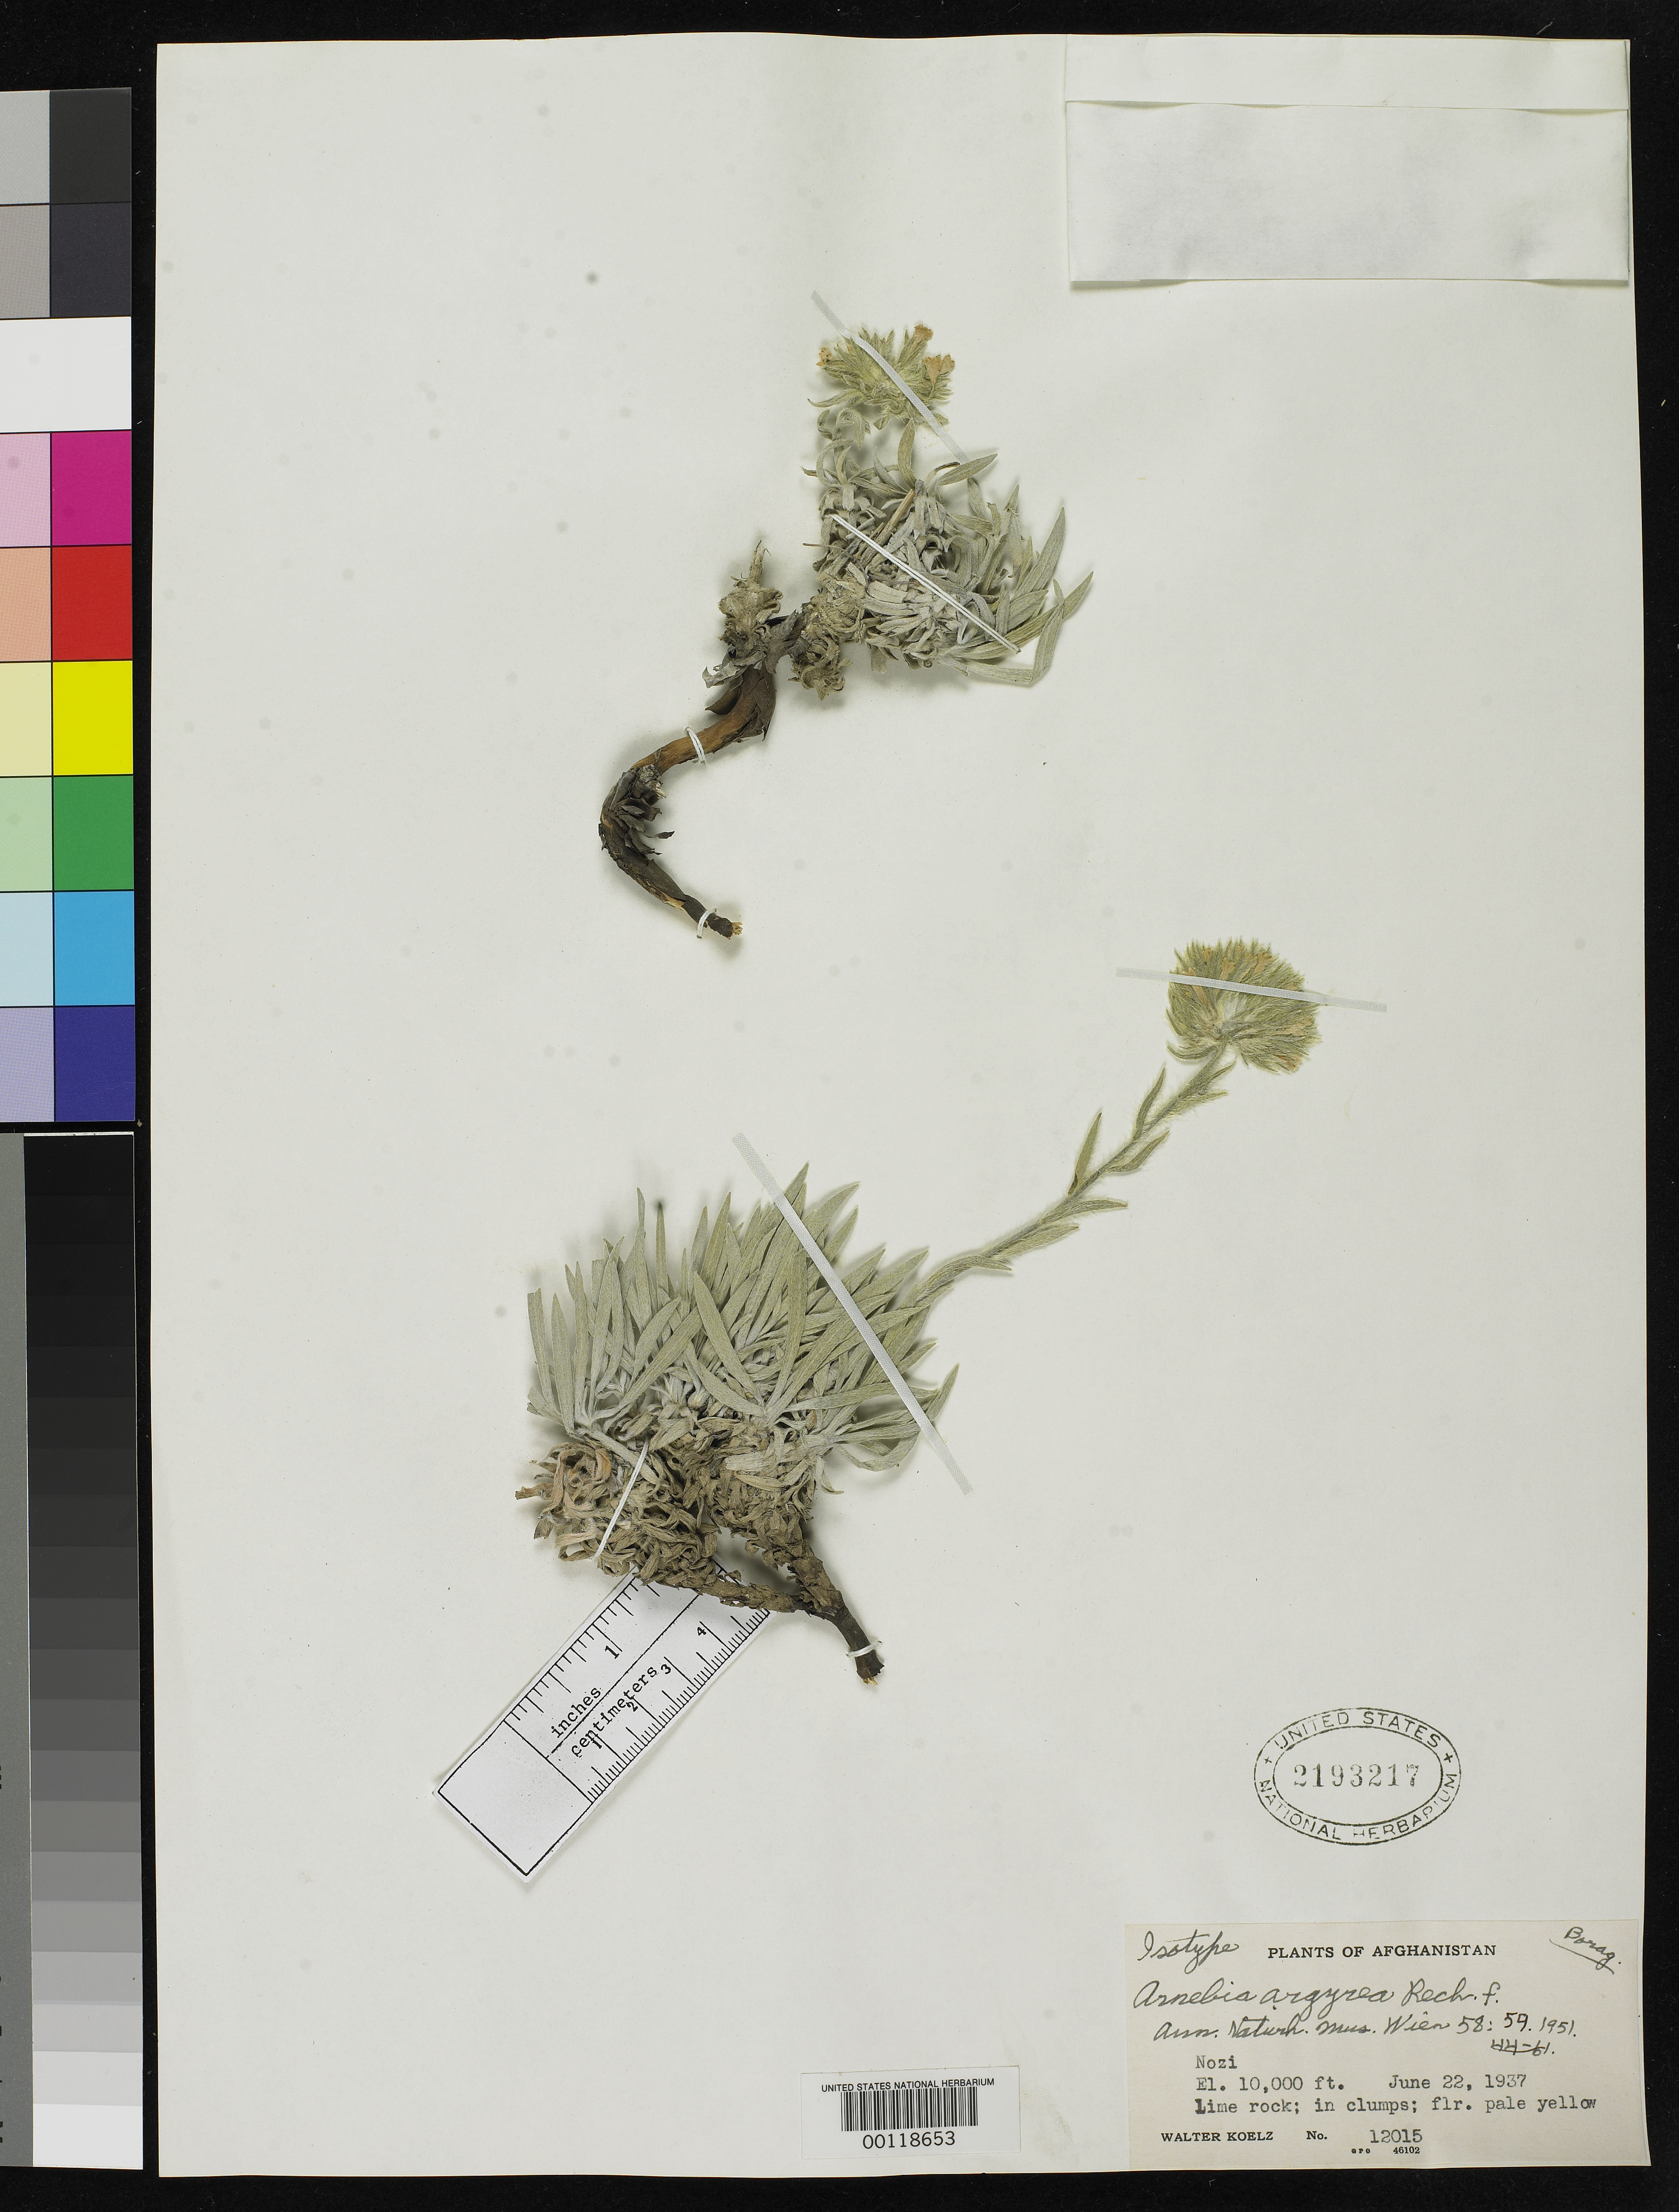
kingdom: Plantae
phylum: Tracheophyta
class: Magnoliopsida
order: Boraginales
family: Boraginaceae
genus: Arnebia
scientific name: Arnebia argyrea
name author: Rech. f.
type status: Isotype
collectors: W. N. Koelz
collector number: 12105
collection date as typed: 22 Jun 1937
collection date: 1937-06-22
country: Afghanistan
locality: Nozi.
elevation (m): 3048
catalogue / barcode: US 2193217